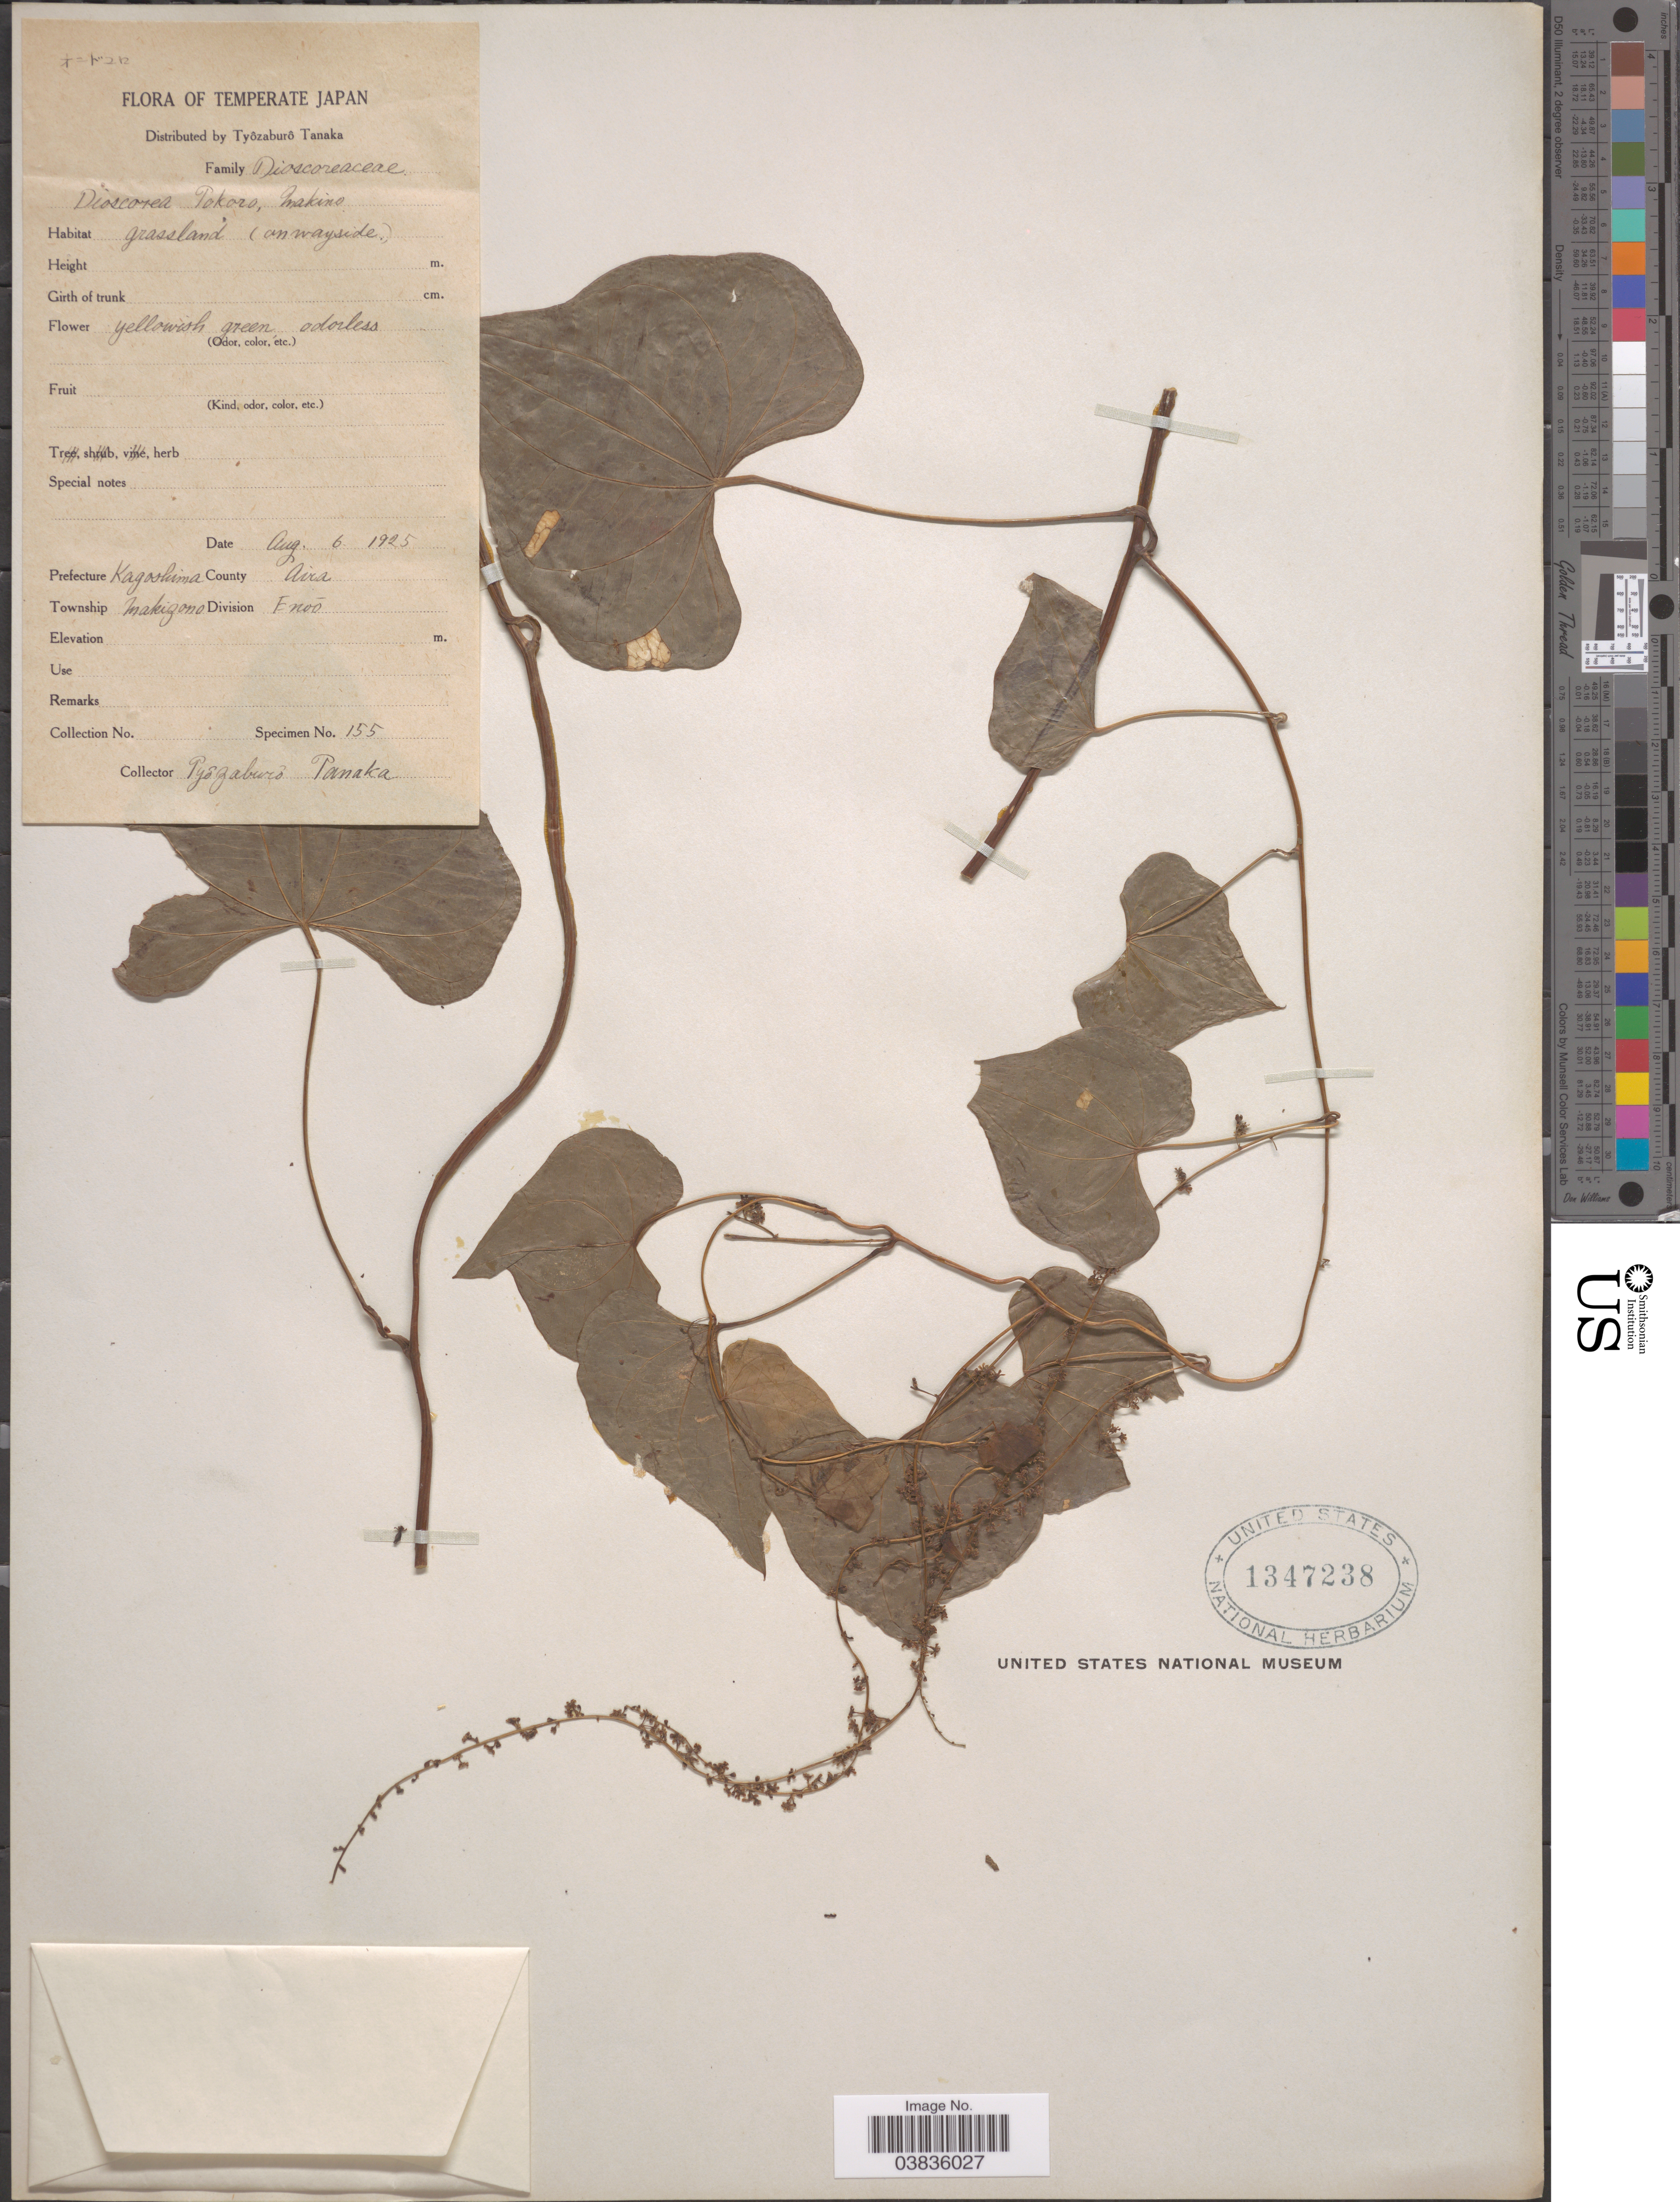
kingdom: Plantae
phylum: Tracheophyta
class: Liliopsida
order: Dioscoreales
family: Dioscoreaceae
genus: Dioscorea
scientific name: Dioscorea tokoro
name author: Makino ex Miyabe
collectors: T. Tamaka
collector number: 155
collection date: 1925-08-06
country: Japan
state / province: Kagosima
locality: Temperate Japan. Prefecture Kagoshima. County Aira. Township Makizono. Division Enoo.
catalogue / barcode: US 1347238